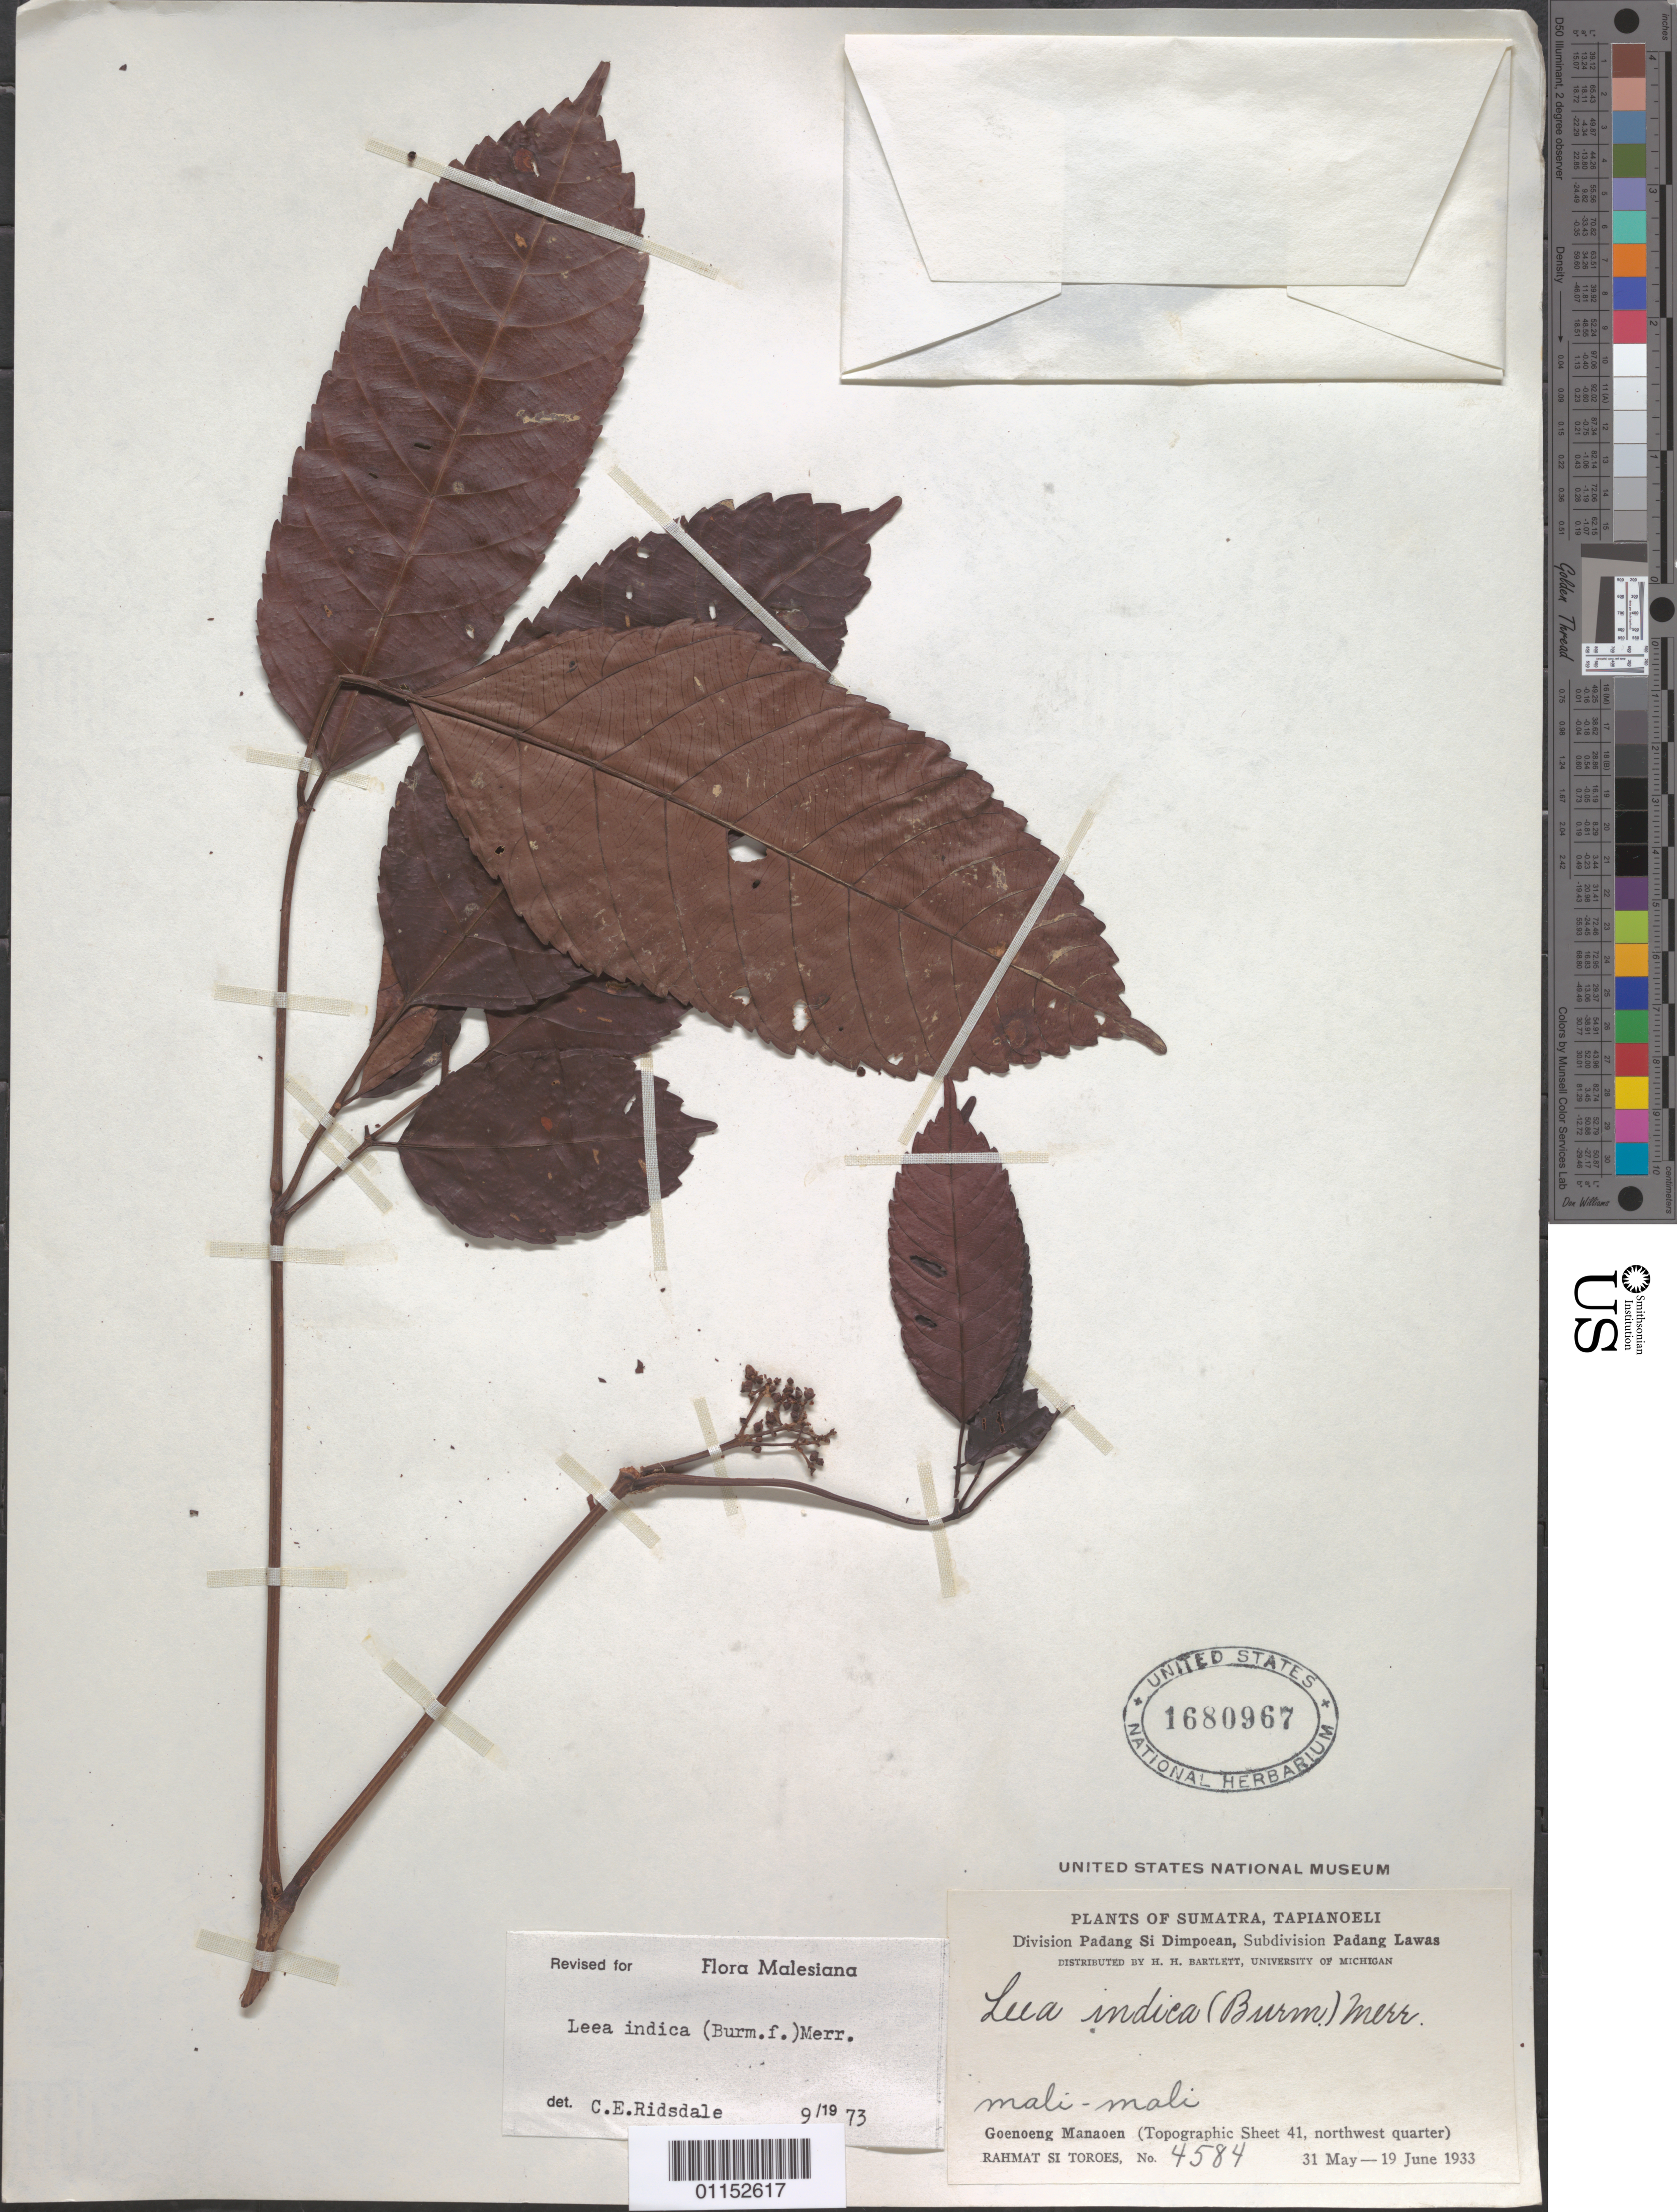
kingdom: Plantae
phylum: Tracheophyta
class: Magnoliopsida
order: Vitales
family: Vitaceae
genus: Leea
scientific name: Leea indica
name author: (Burm. f.) Merr.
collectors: Rahmat Si Boeea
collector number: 4584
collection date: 1933-05-31/1933-06-19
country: Indonesia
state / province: Sumatra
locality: Tapianoeli. Goenoeng Manaoen.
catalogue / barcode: US 1680967